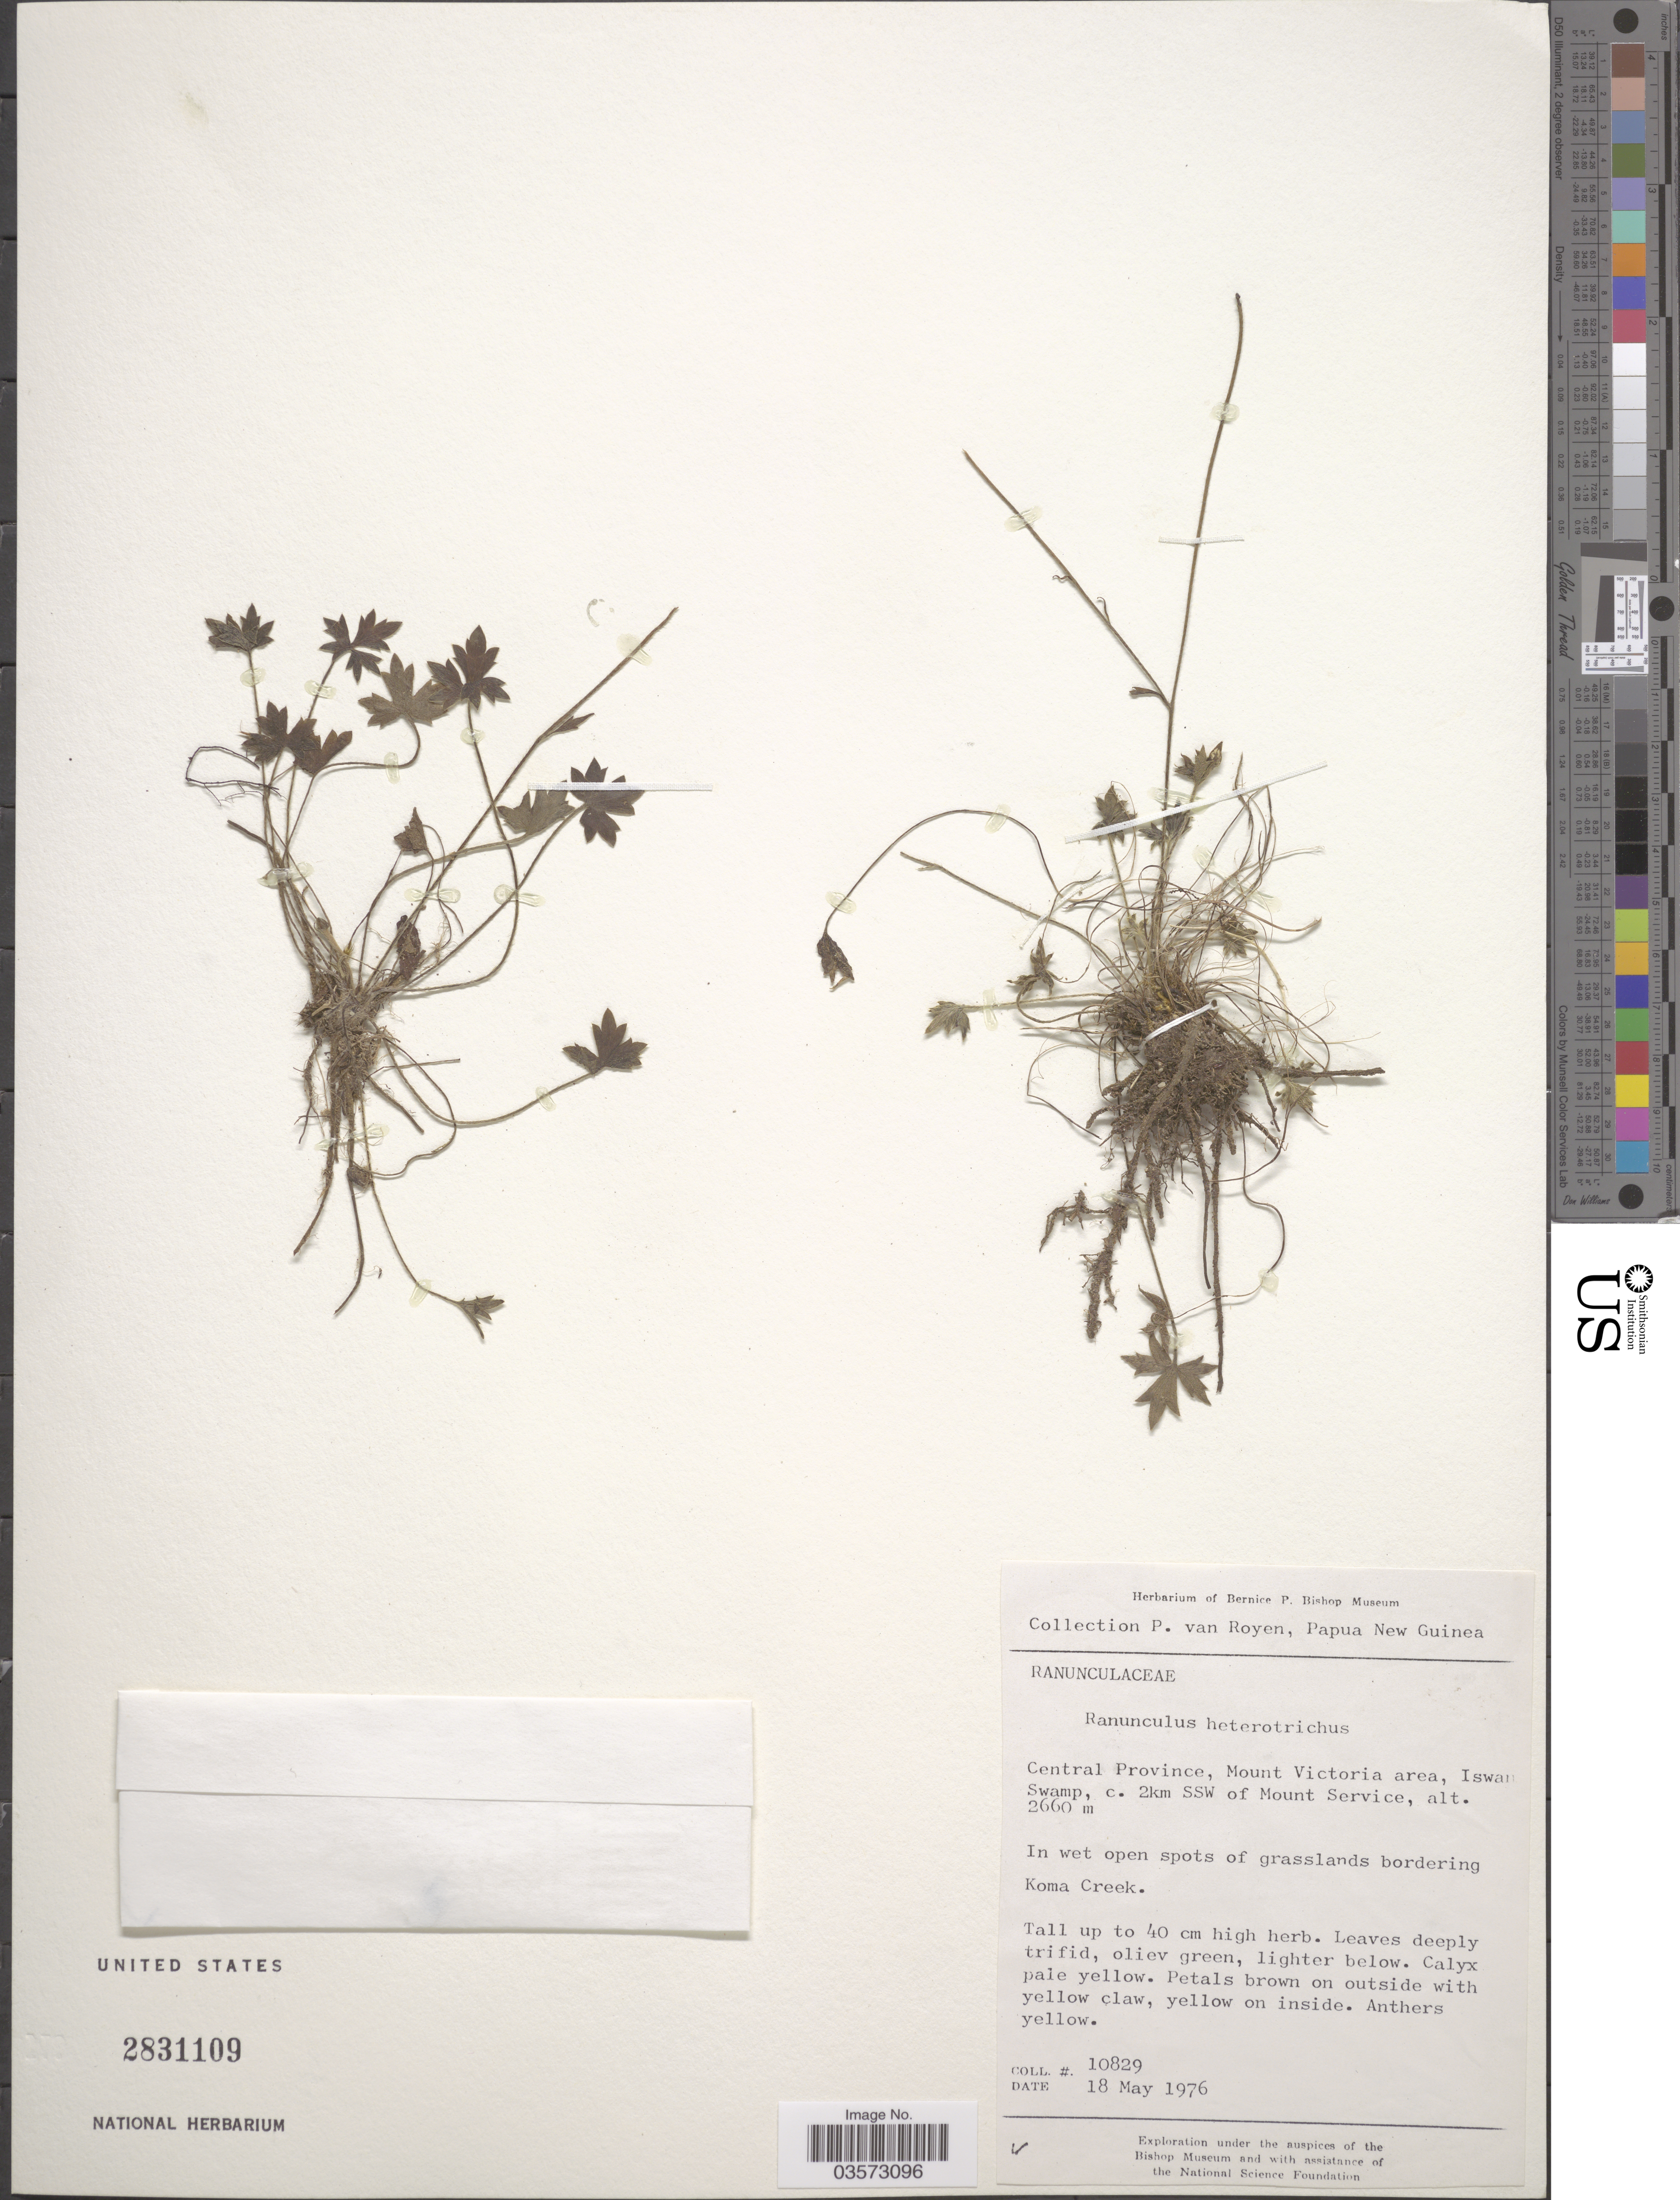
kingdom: Plantae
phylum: Tracheophyta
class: Magnoliopsida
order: Ranunculales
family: Ranunculaceae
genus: Ranunculus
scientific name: Ranunculus heterotrichus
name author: H. Eichler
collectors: P. van Royen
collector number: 10829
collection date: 1976-05-18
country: Papua New Guinea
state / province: Central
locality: Central Province, Mount Victoria area, Iswan Swamp, c. 2km SSW of Mount Service. In wet open spots of grasslands bordering Koma Creek.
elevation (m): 2660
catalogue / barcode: US 2831109